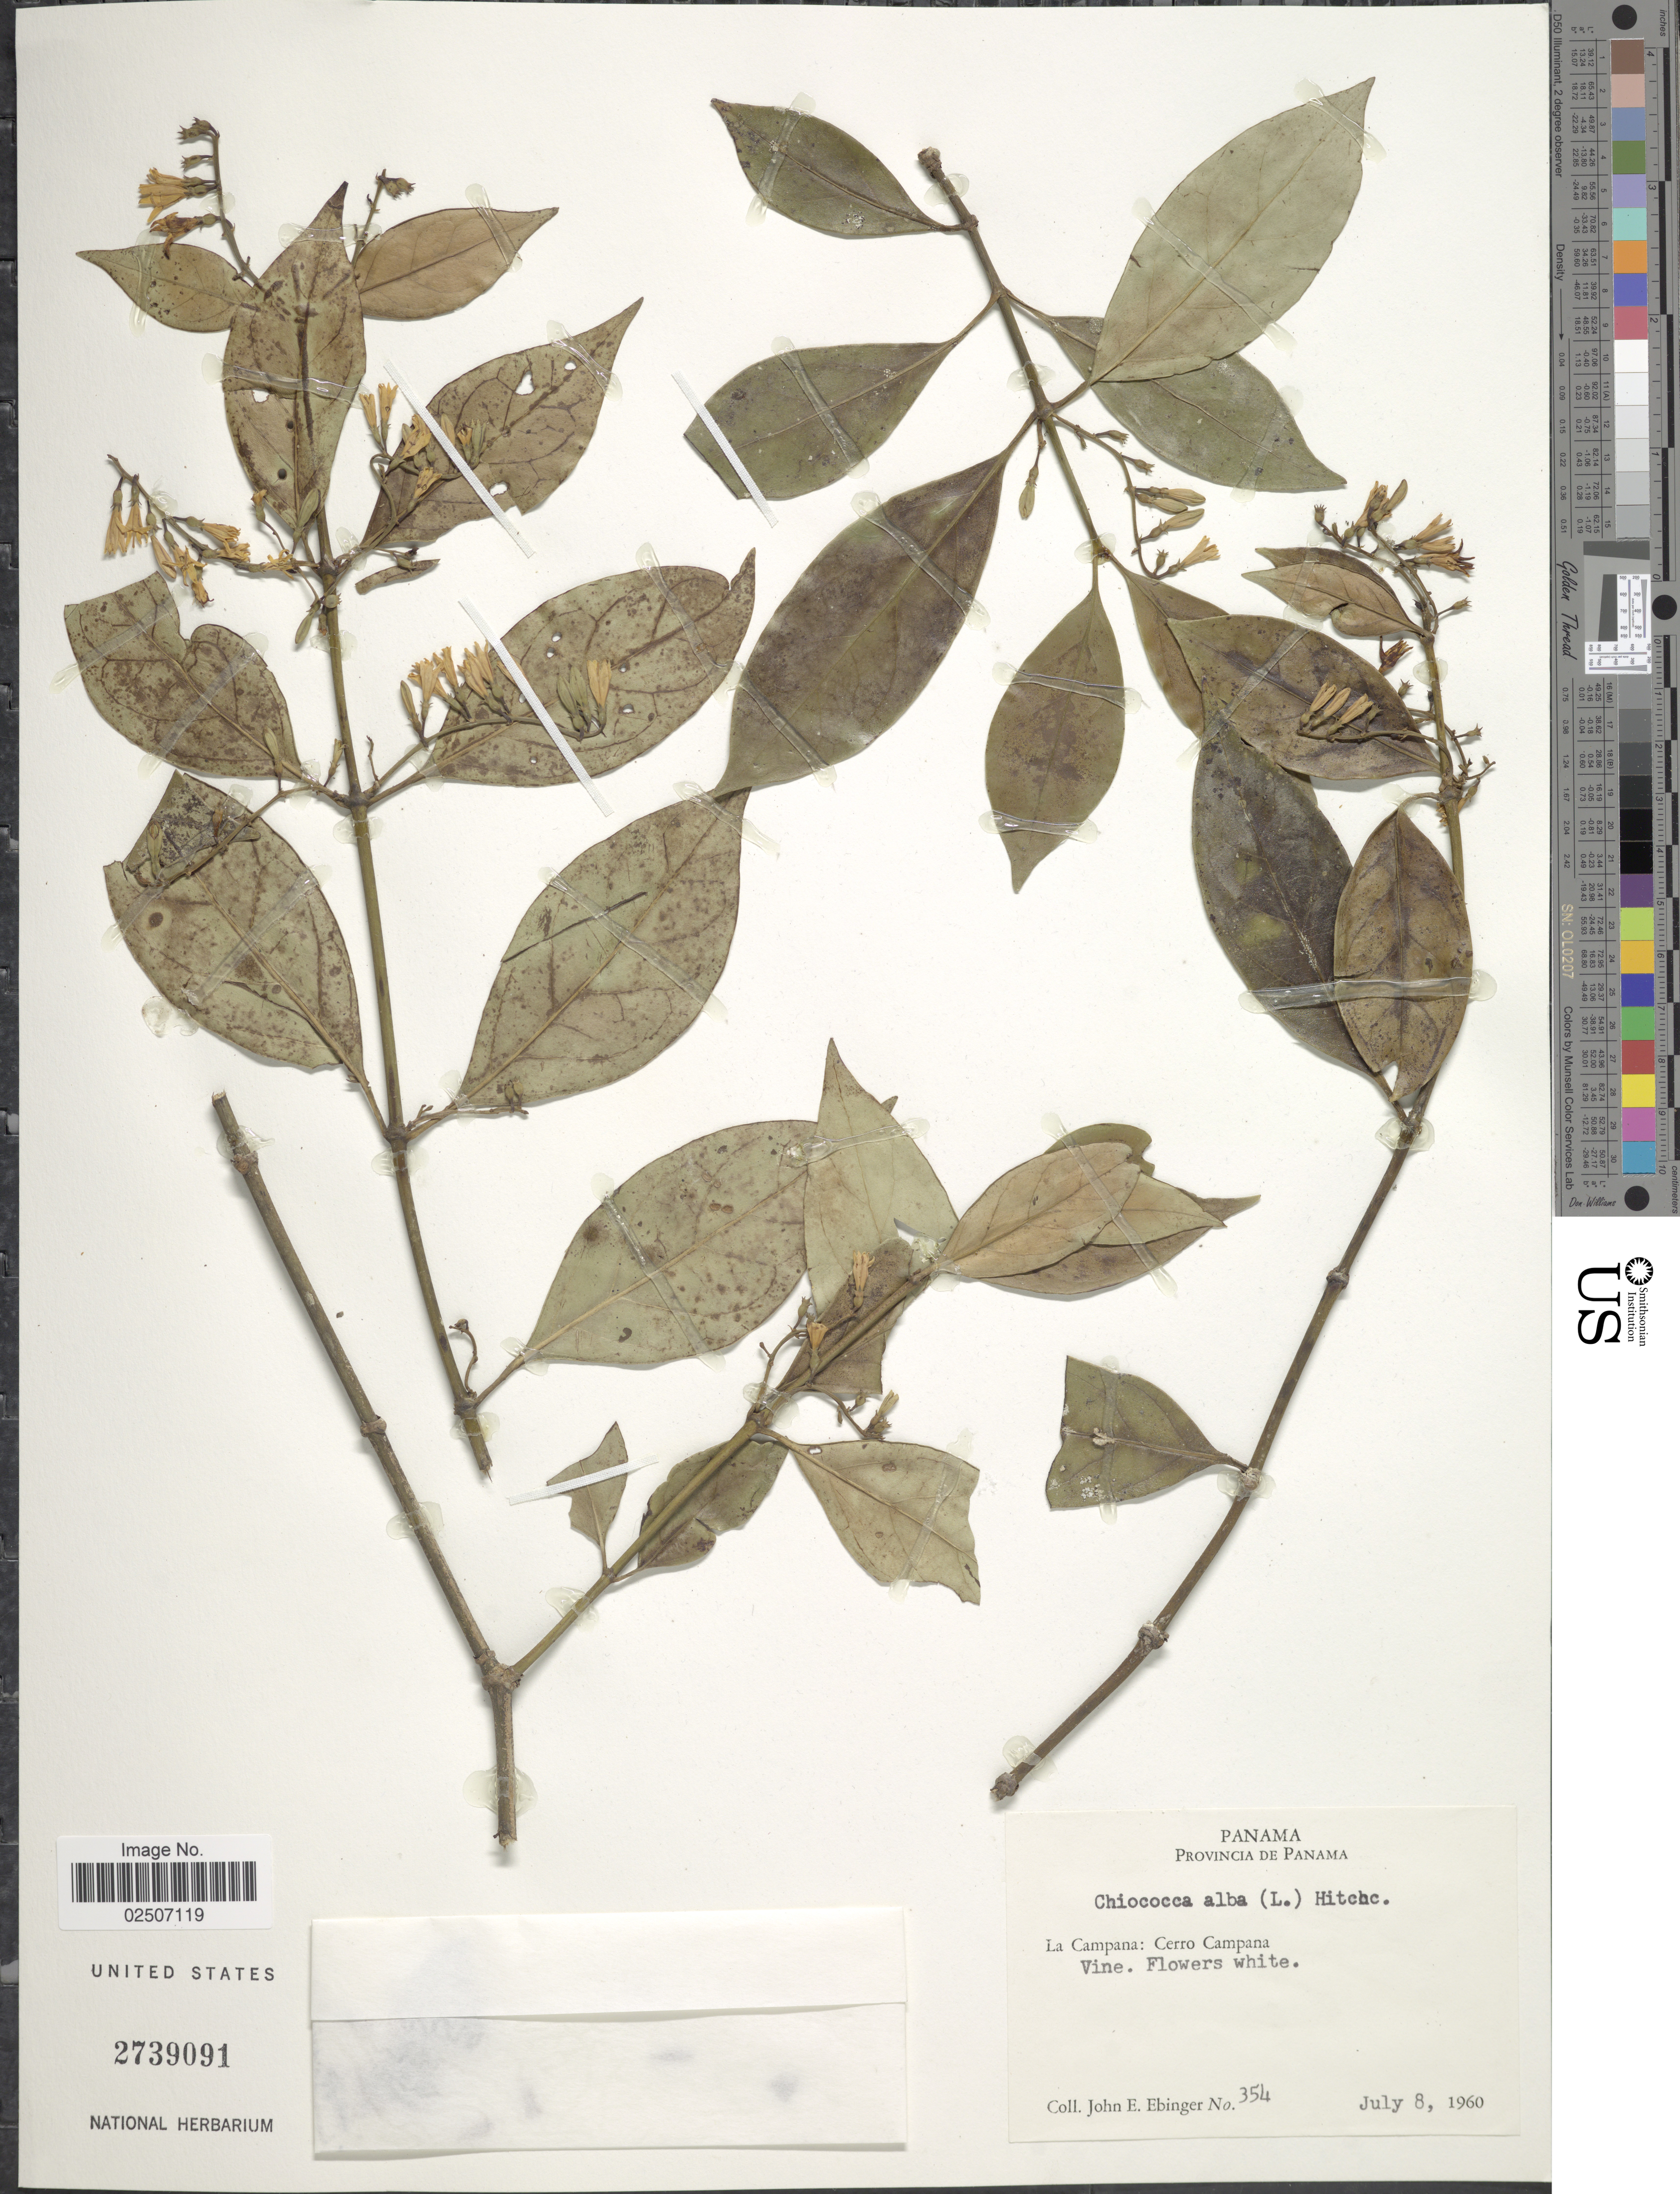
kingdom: Plantae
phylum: Tracheophyta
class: Magnoliopsida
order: Gentianales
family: Rubiaceae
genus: Chiococca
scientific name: Chiococca alba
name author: (L.) Hitchc.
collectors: J. Ebinger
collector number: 354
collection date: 1960-07-08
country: Panama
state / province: Panamá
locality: Provincia de Panama. La Campana: Cerro Campana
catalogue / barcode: US 2739091